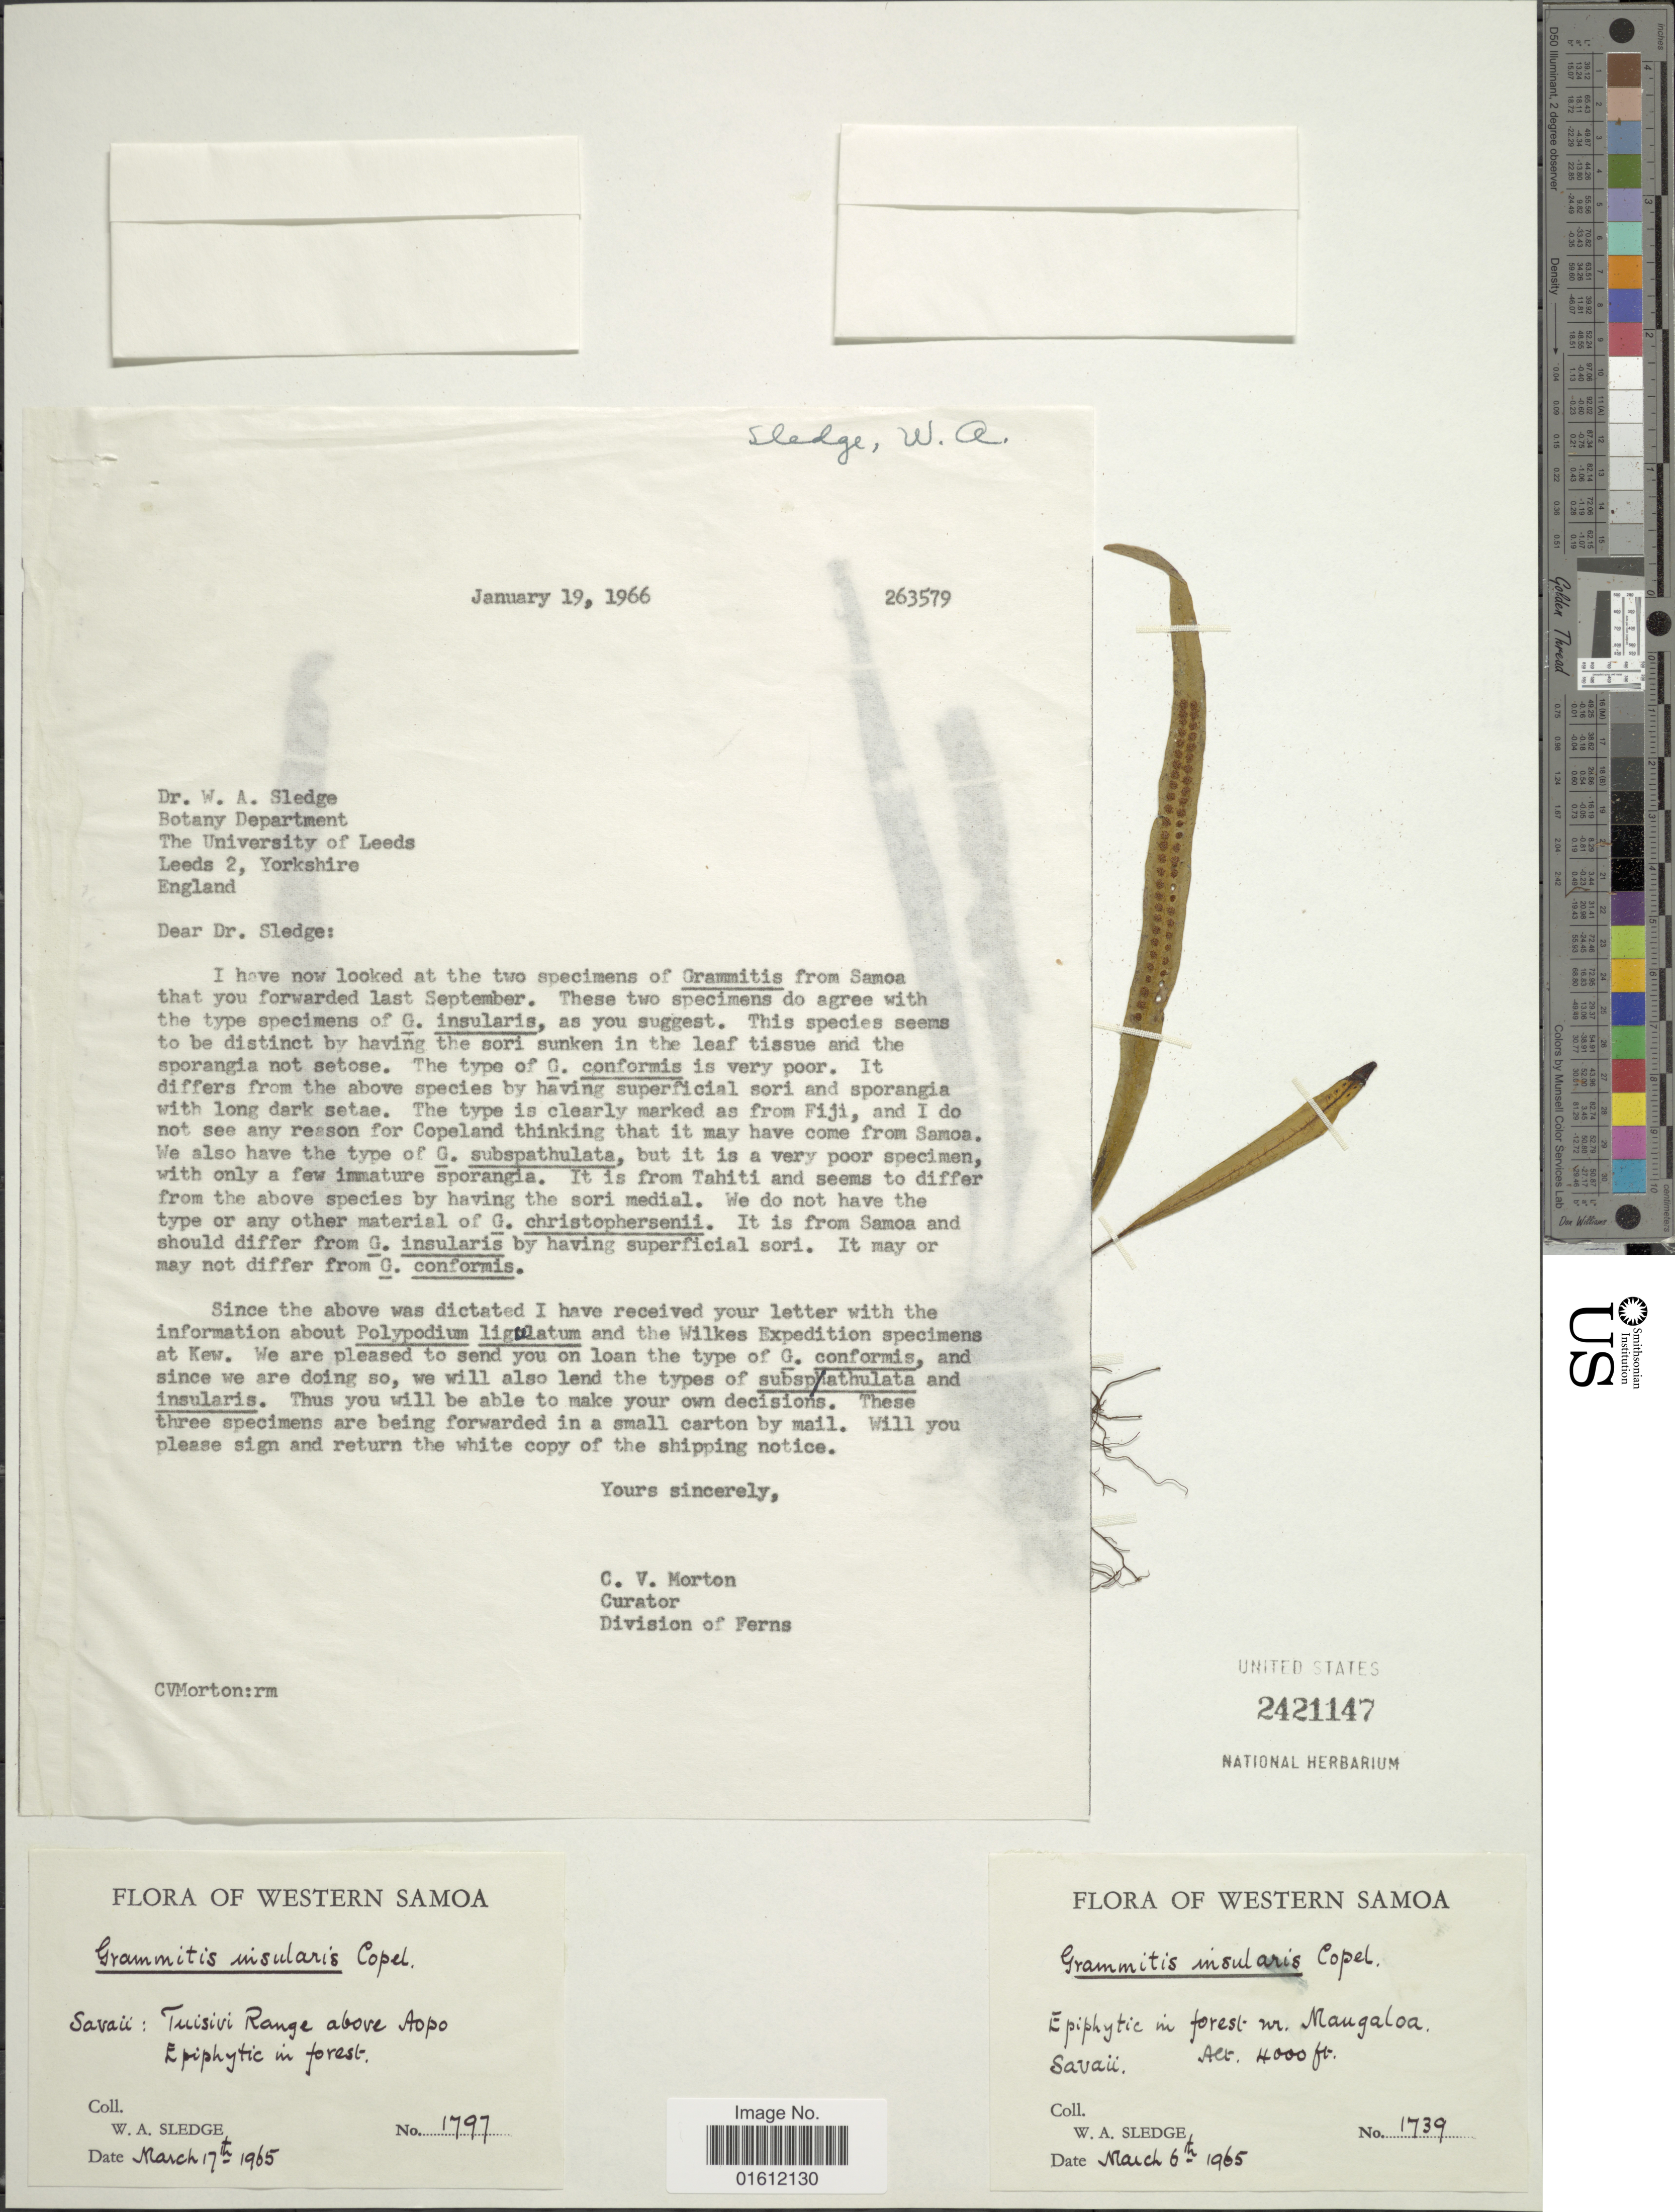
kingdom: Plantae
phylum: Tracheophyta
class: Polypodiopsida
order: Polypodiales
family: Polypodiaceae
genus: Oreogrammitis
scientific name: Oreogrammitis insularis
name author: (Copel.) Parris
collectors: W. A. Sledge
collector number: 1739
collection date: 1965-03-06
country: Samoa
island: Savai'i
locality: Savaii. Epiphyte in forest nr Naugaloa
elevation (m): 1219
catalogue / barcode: US 2421147